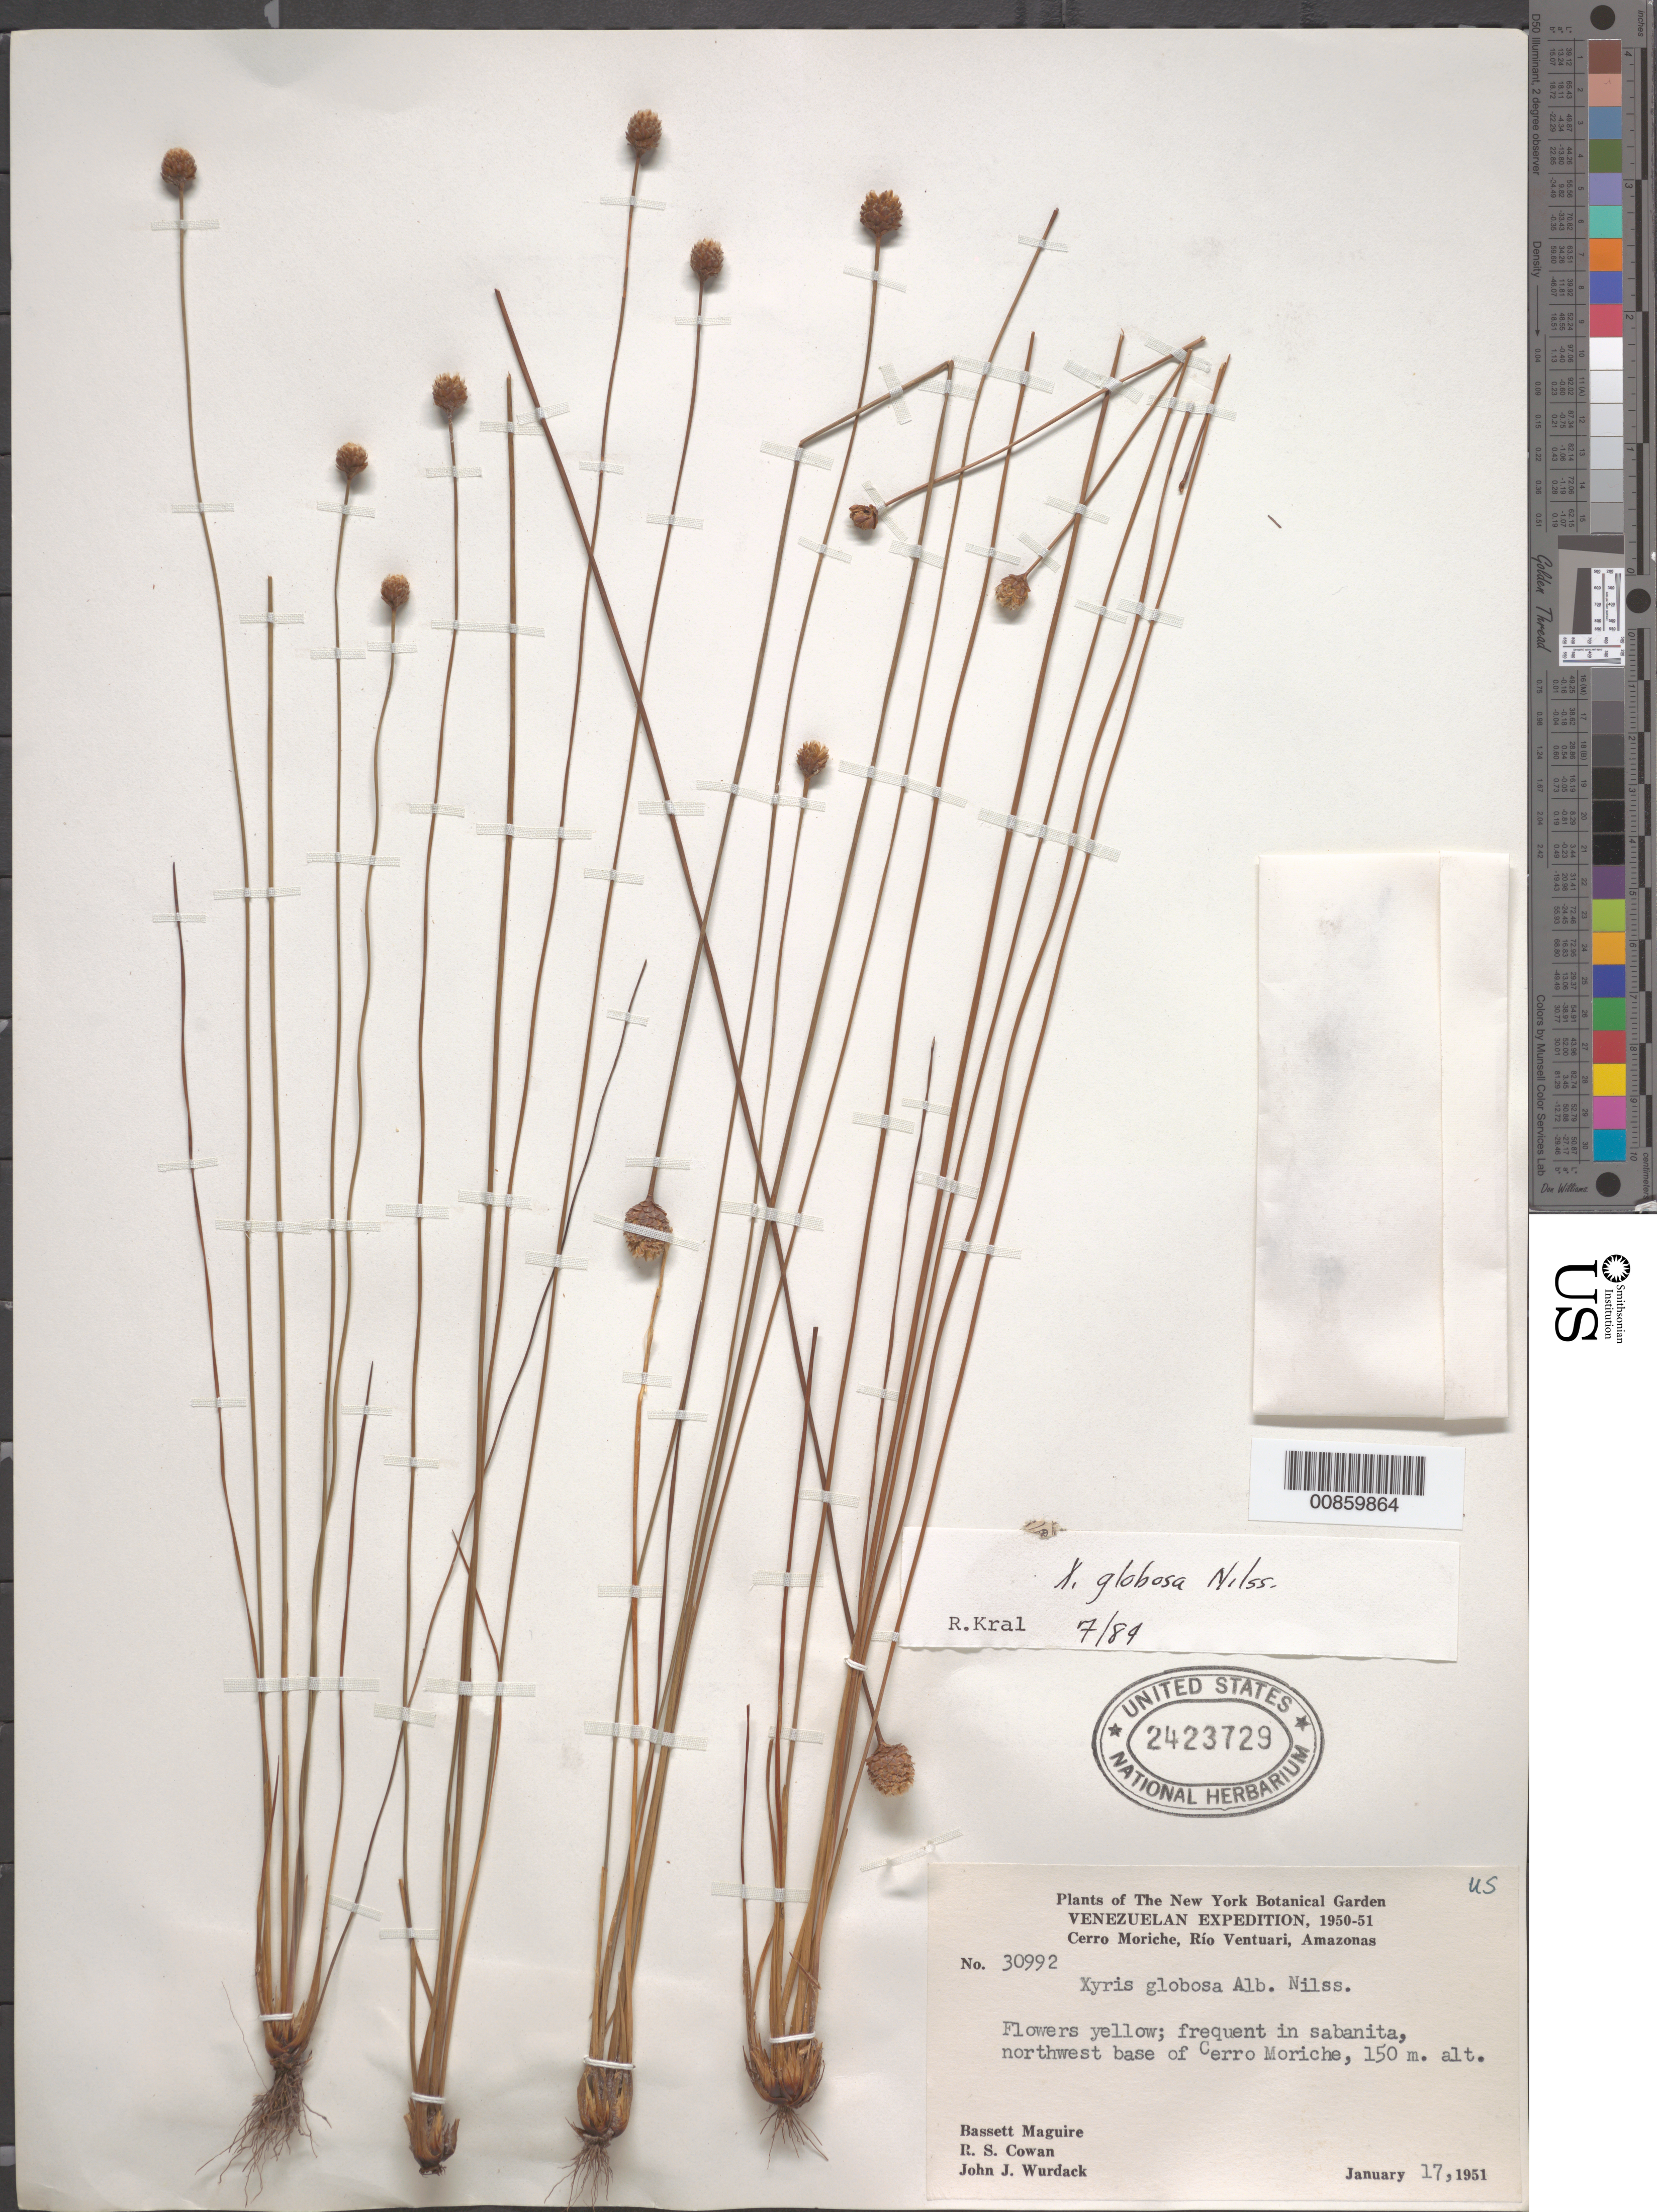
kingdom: Plantae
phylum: Tracheophyta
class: Liliopsida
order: Poales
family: Xyridaceae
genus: Xyris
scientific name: Xyris globosa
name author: Nilsson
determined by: Kral, Robert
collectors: B. Maguire, R. S. Cowan & J. J. Wurdack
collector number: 30992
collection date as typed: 17-Jan-51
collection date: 1951-01-17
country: Venezuela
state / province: Amazonas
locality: Cerro Moriche, Río Ventuari, NW base of Cerro Moriche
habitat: Sabanita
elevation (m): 150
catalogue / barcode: US 2423729